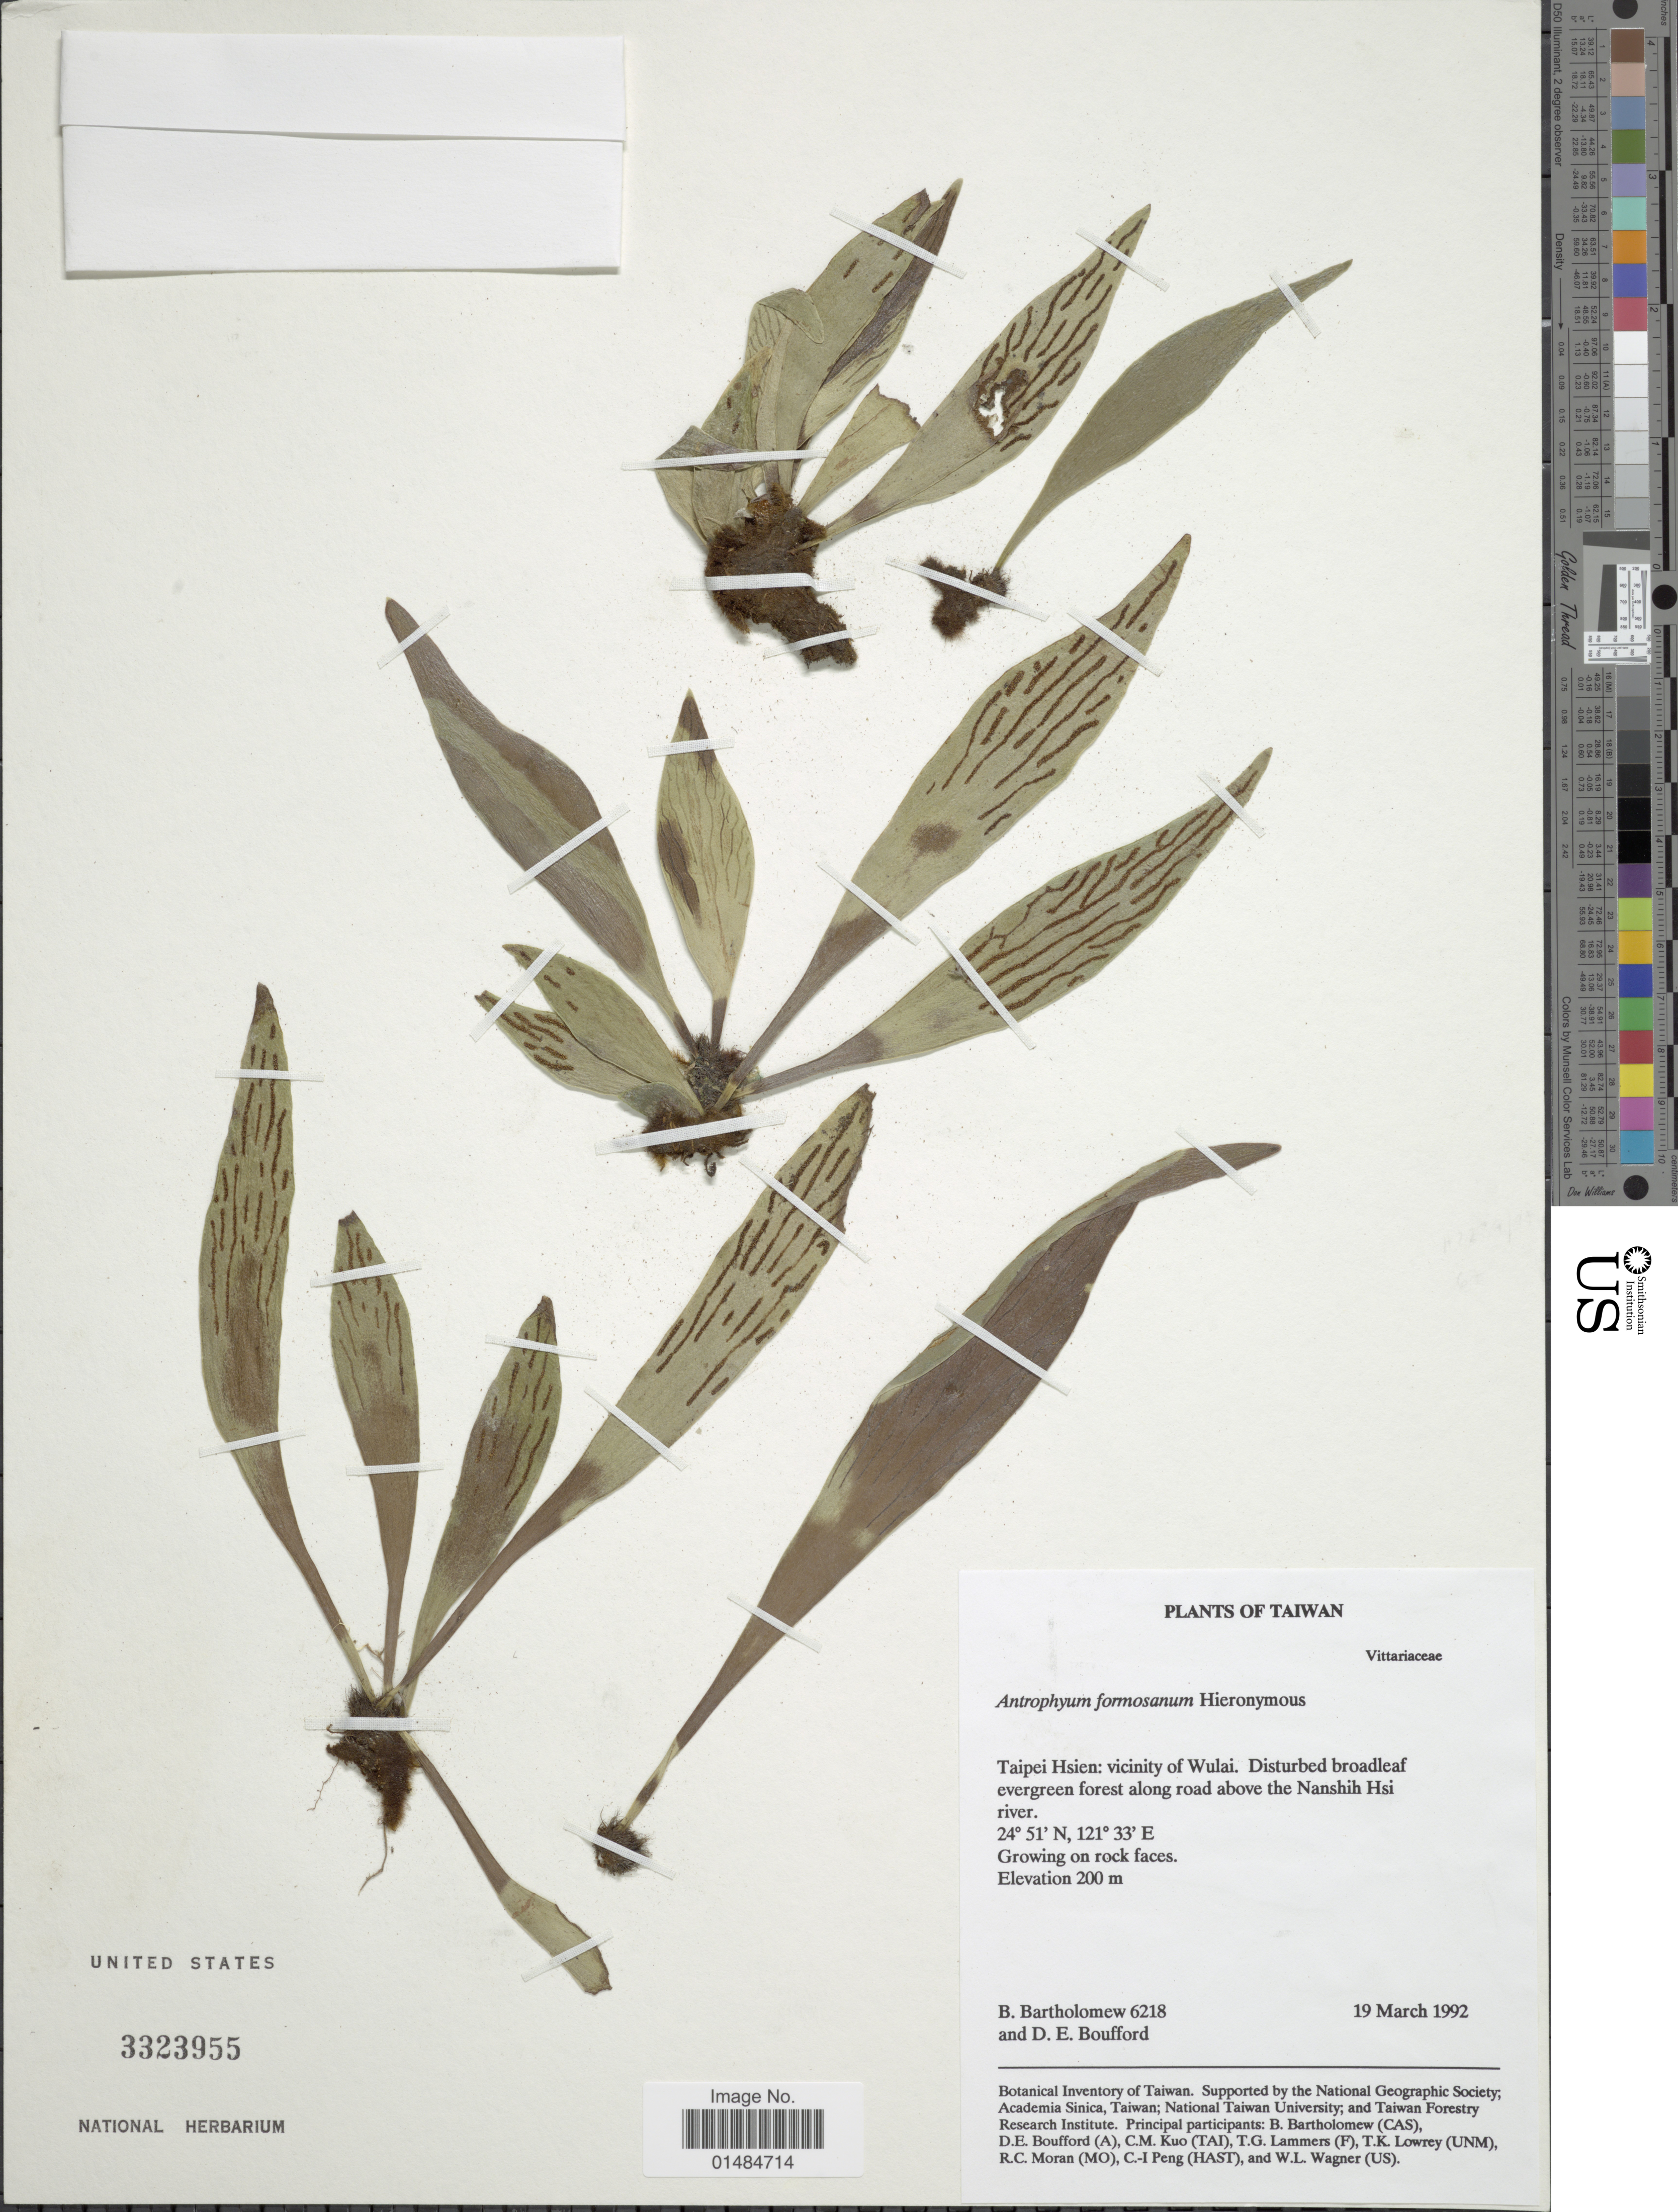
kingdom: Plantae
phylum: Tracheophyta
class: Polypodiopsida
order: Polypodiales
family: Pteridaceae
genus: Antrophyum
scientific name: Antrophyum formosanum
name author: Hieron.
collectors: B. Bartholomew & D. E. Boufford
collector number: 6218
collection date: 1992-03-19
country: Taiwan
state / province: Taipei City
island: Taiwan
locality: Taipei Hsien: vicinity of Wulai. Disturbed broadleaf evergreen forest along road above the Nanshih Hsi river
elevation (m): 200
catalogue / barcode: US 3323955